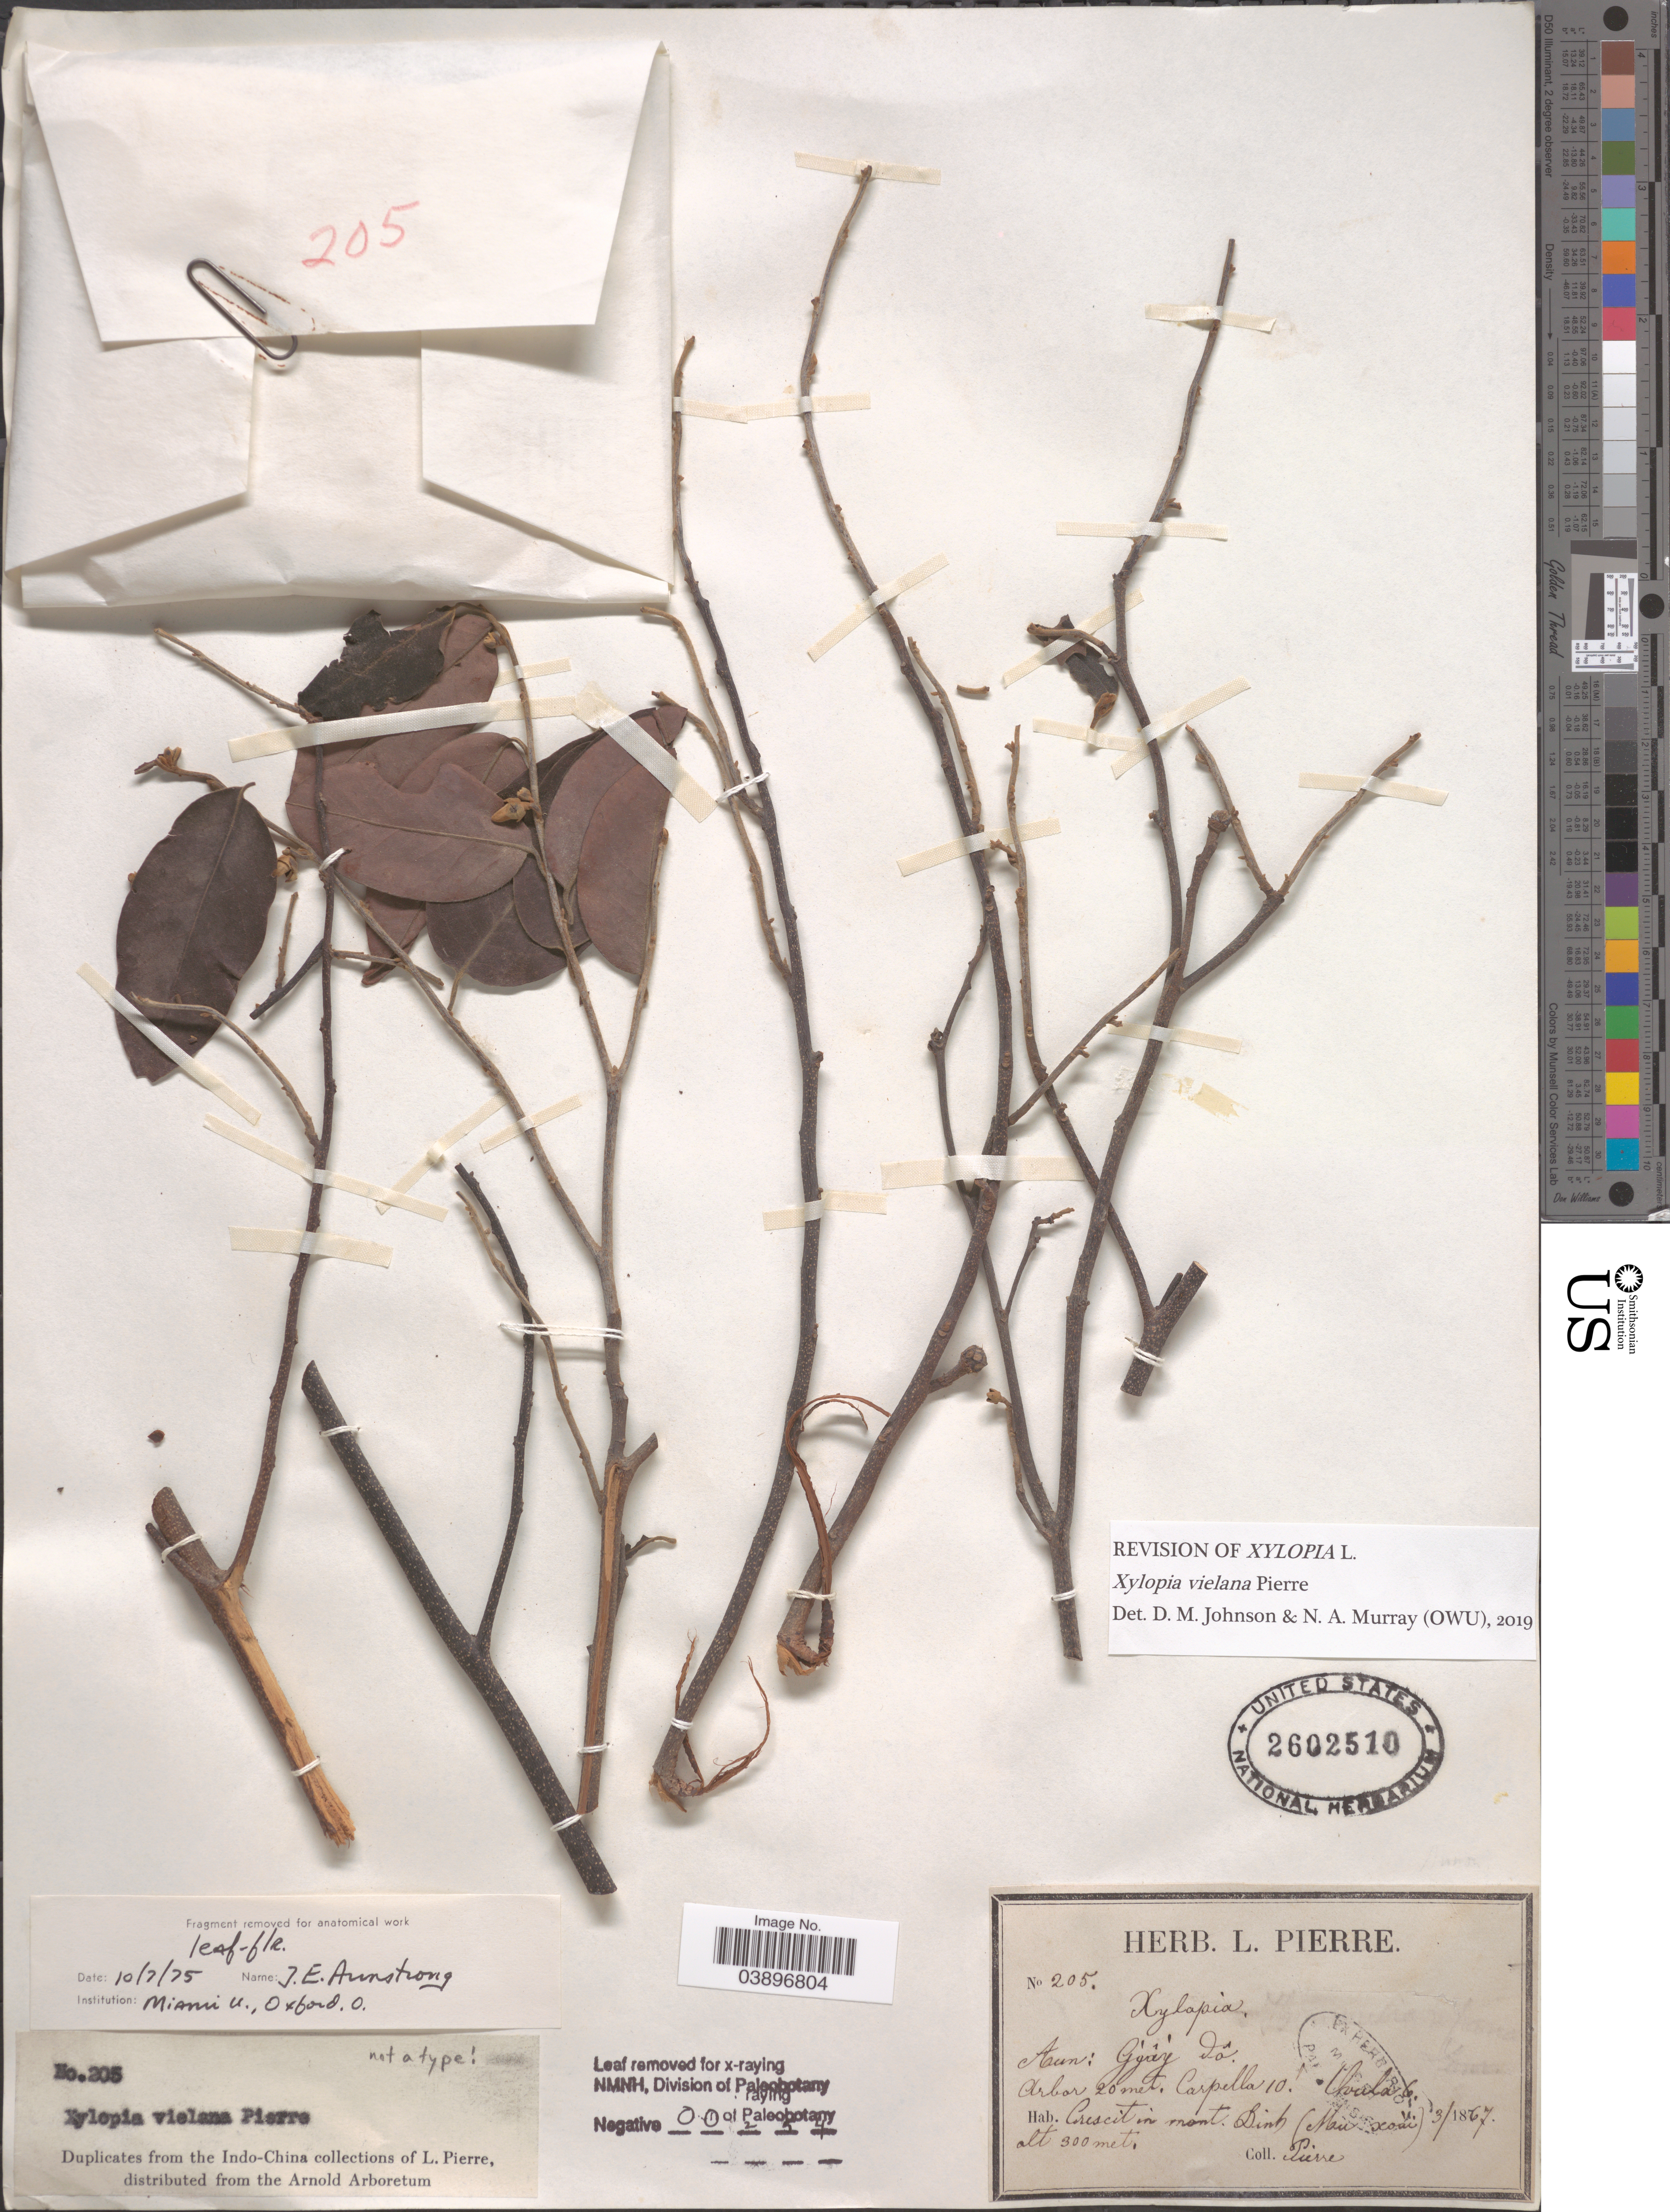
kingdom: Plantae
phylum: Tracheophyta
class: Magnoliopsida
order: Magnoliales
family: Annonaceae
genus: Xylopia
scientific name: Xylopia vielana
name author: Pierre et al.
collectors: L. Pierre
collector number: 205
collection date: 1867-03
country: Vietnam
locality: Aun: Ggây dô. [unsure placement] Crescit in mont. Binh (Mu xoai).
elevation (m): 300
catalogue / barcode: US 2602510